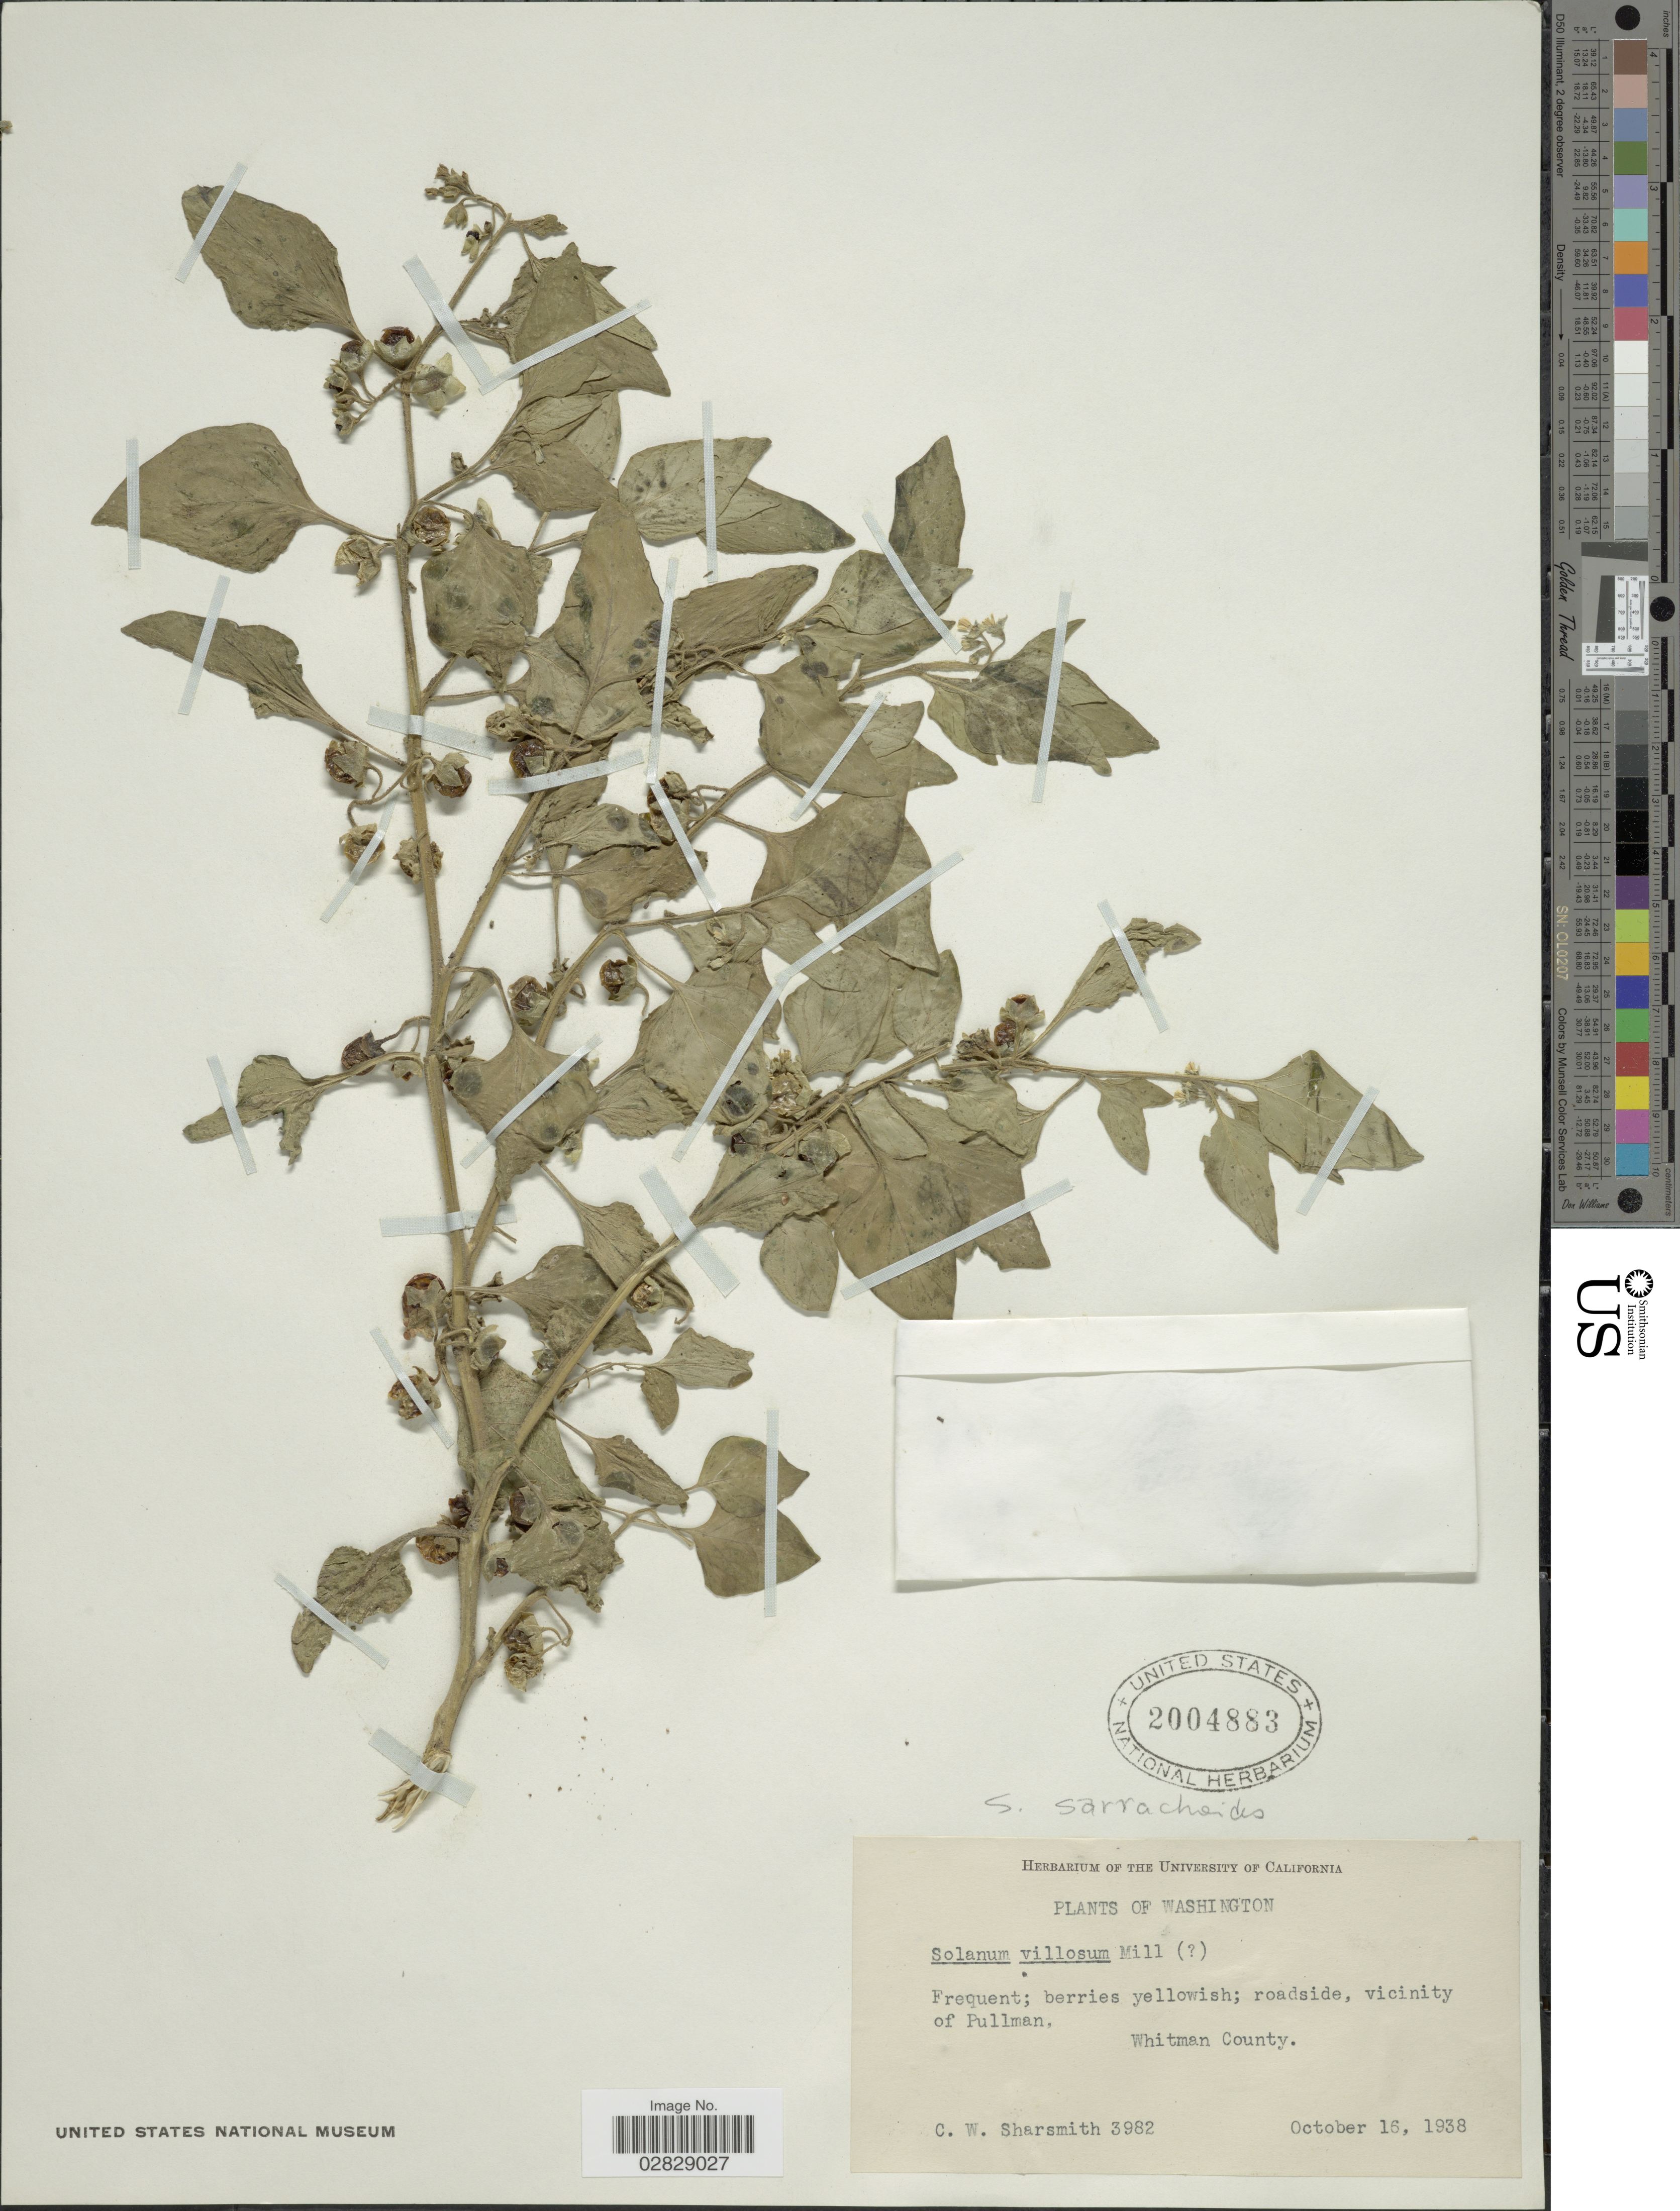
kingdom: Plantae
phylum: Tracheophyta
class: Magnoliopsida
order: Solanales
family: Solanaceae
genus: Solanum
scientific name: Solanum sarachoides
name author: Sendt.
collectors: C. Sharsmith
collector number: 3982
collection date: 1938-10-16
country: United States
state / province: Washington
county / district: Whitman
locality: Roadside, vicinity of Pullman, Whitman County.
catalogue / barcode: US 2004883